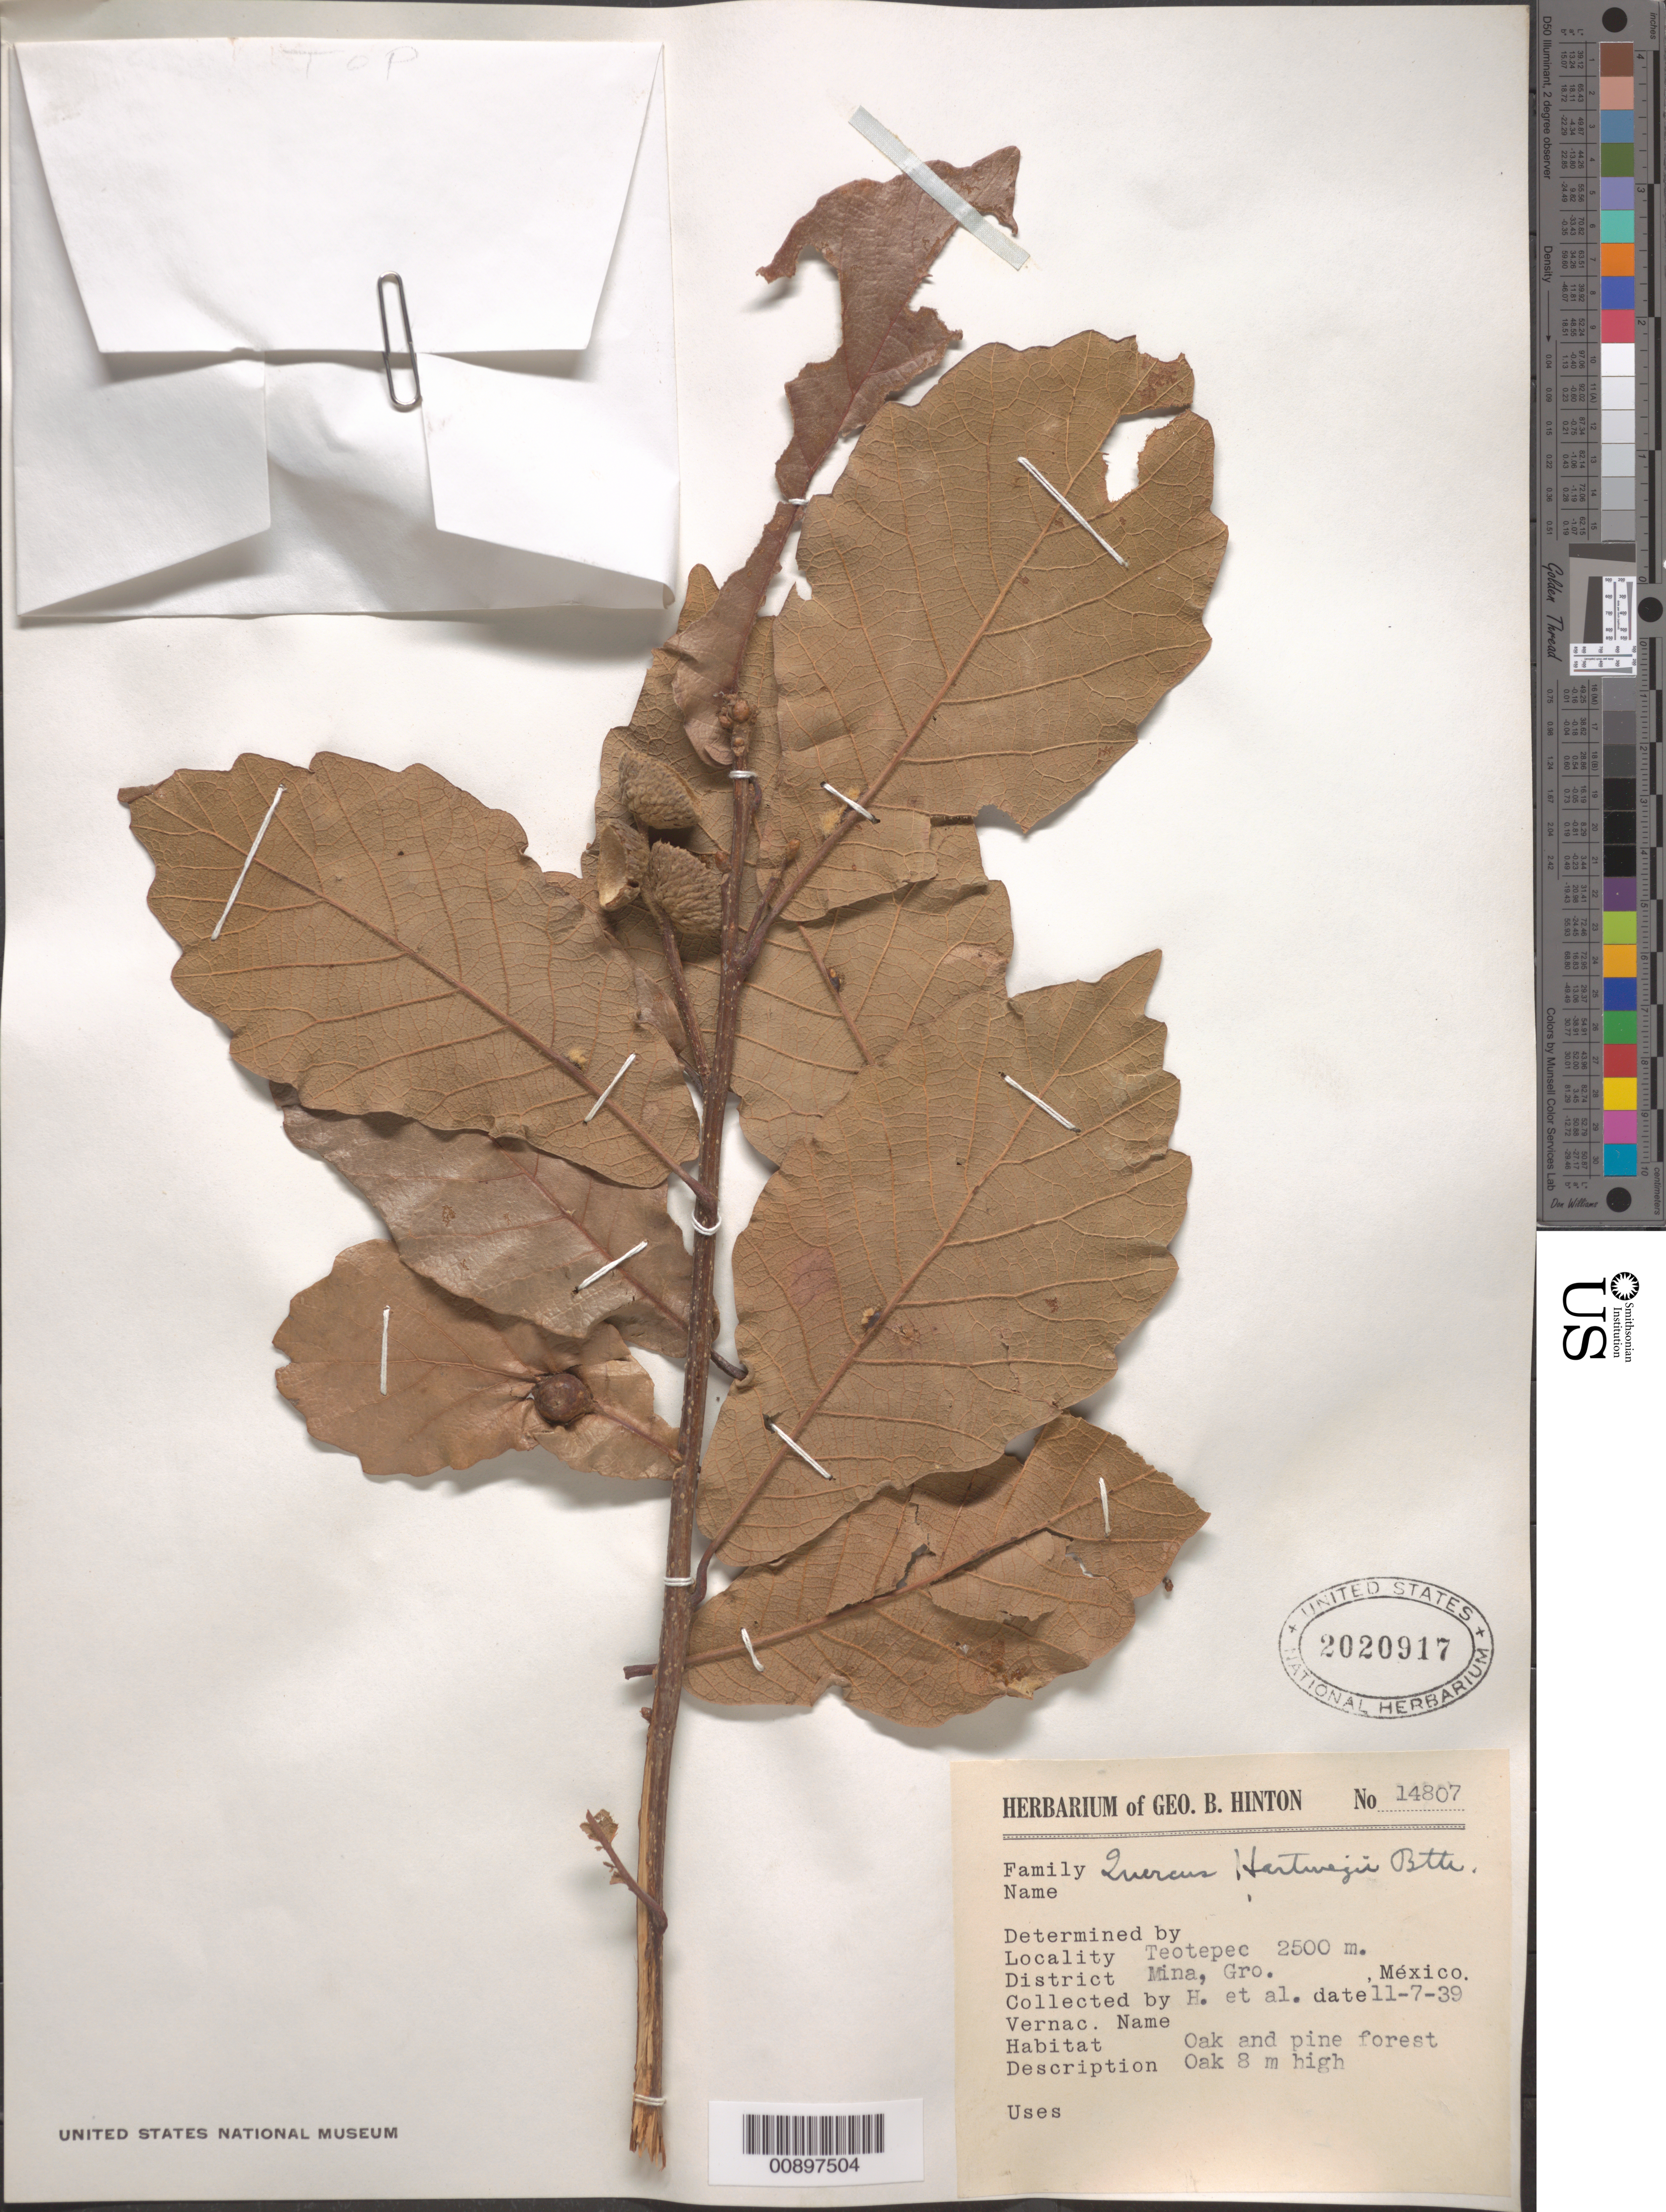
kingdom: Plantae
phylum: Tracheophyta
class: Magnoliopsida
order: Fagales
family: Fagaceae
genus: Quercus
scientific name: Quercus hartwegii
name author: Benth.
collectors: G. B. Hinton & et al.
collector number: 14807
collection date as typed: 07 Nov 1939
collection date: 1939-11-07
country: Mexico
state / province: Guerrero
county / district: Mina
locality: Teotepec, District Mina, Guerrero.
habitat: Oak and pine forest.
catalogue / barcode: US 2020917